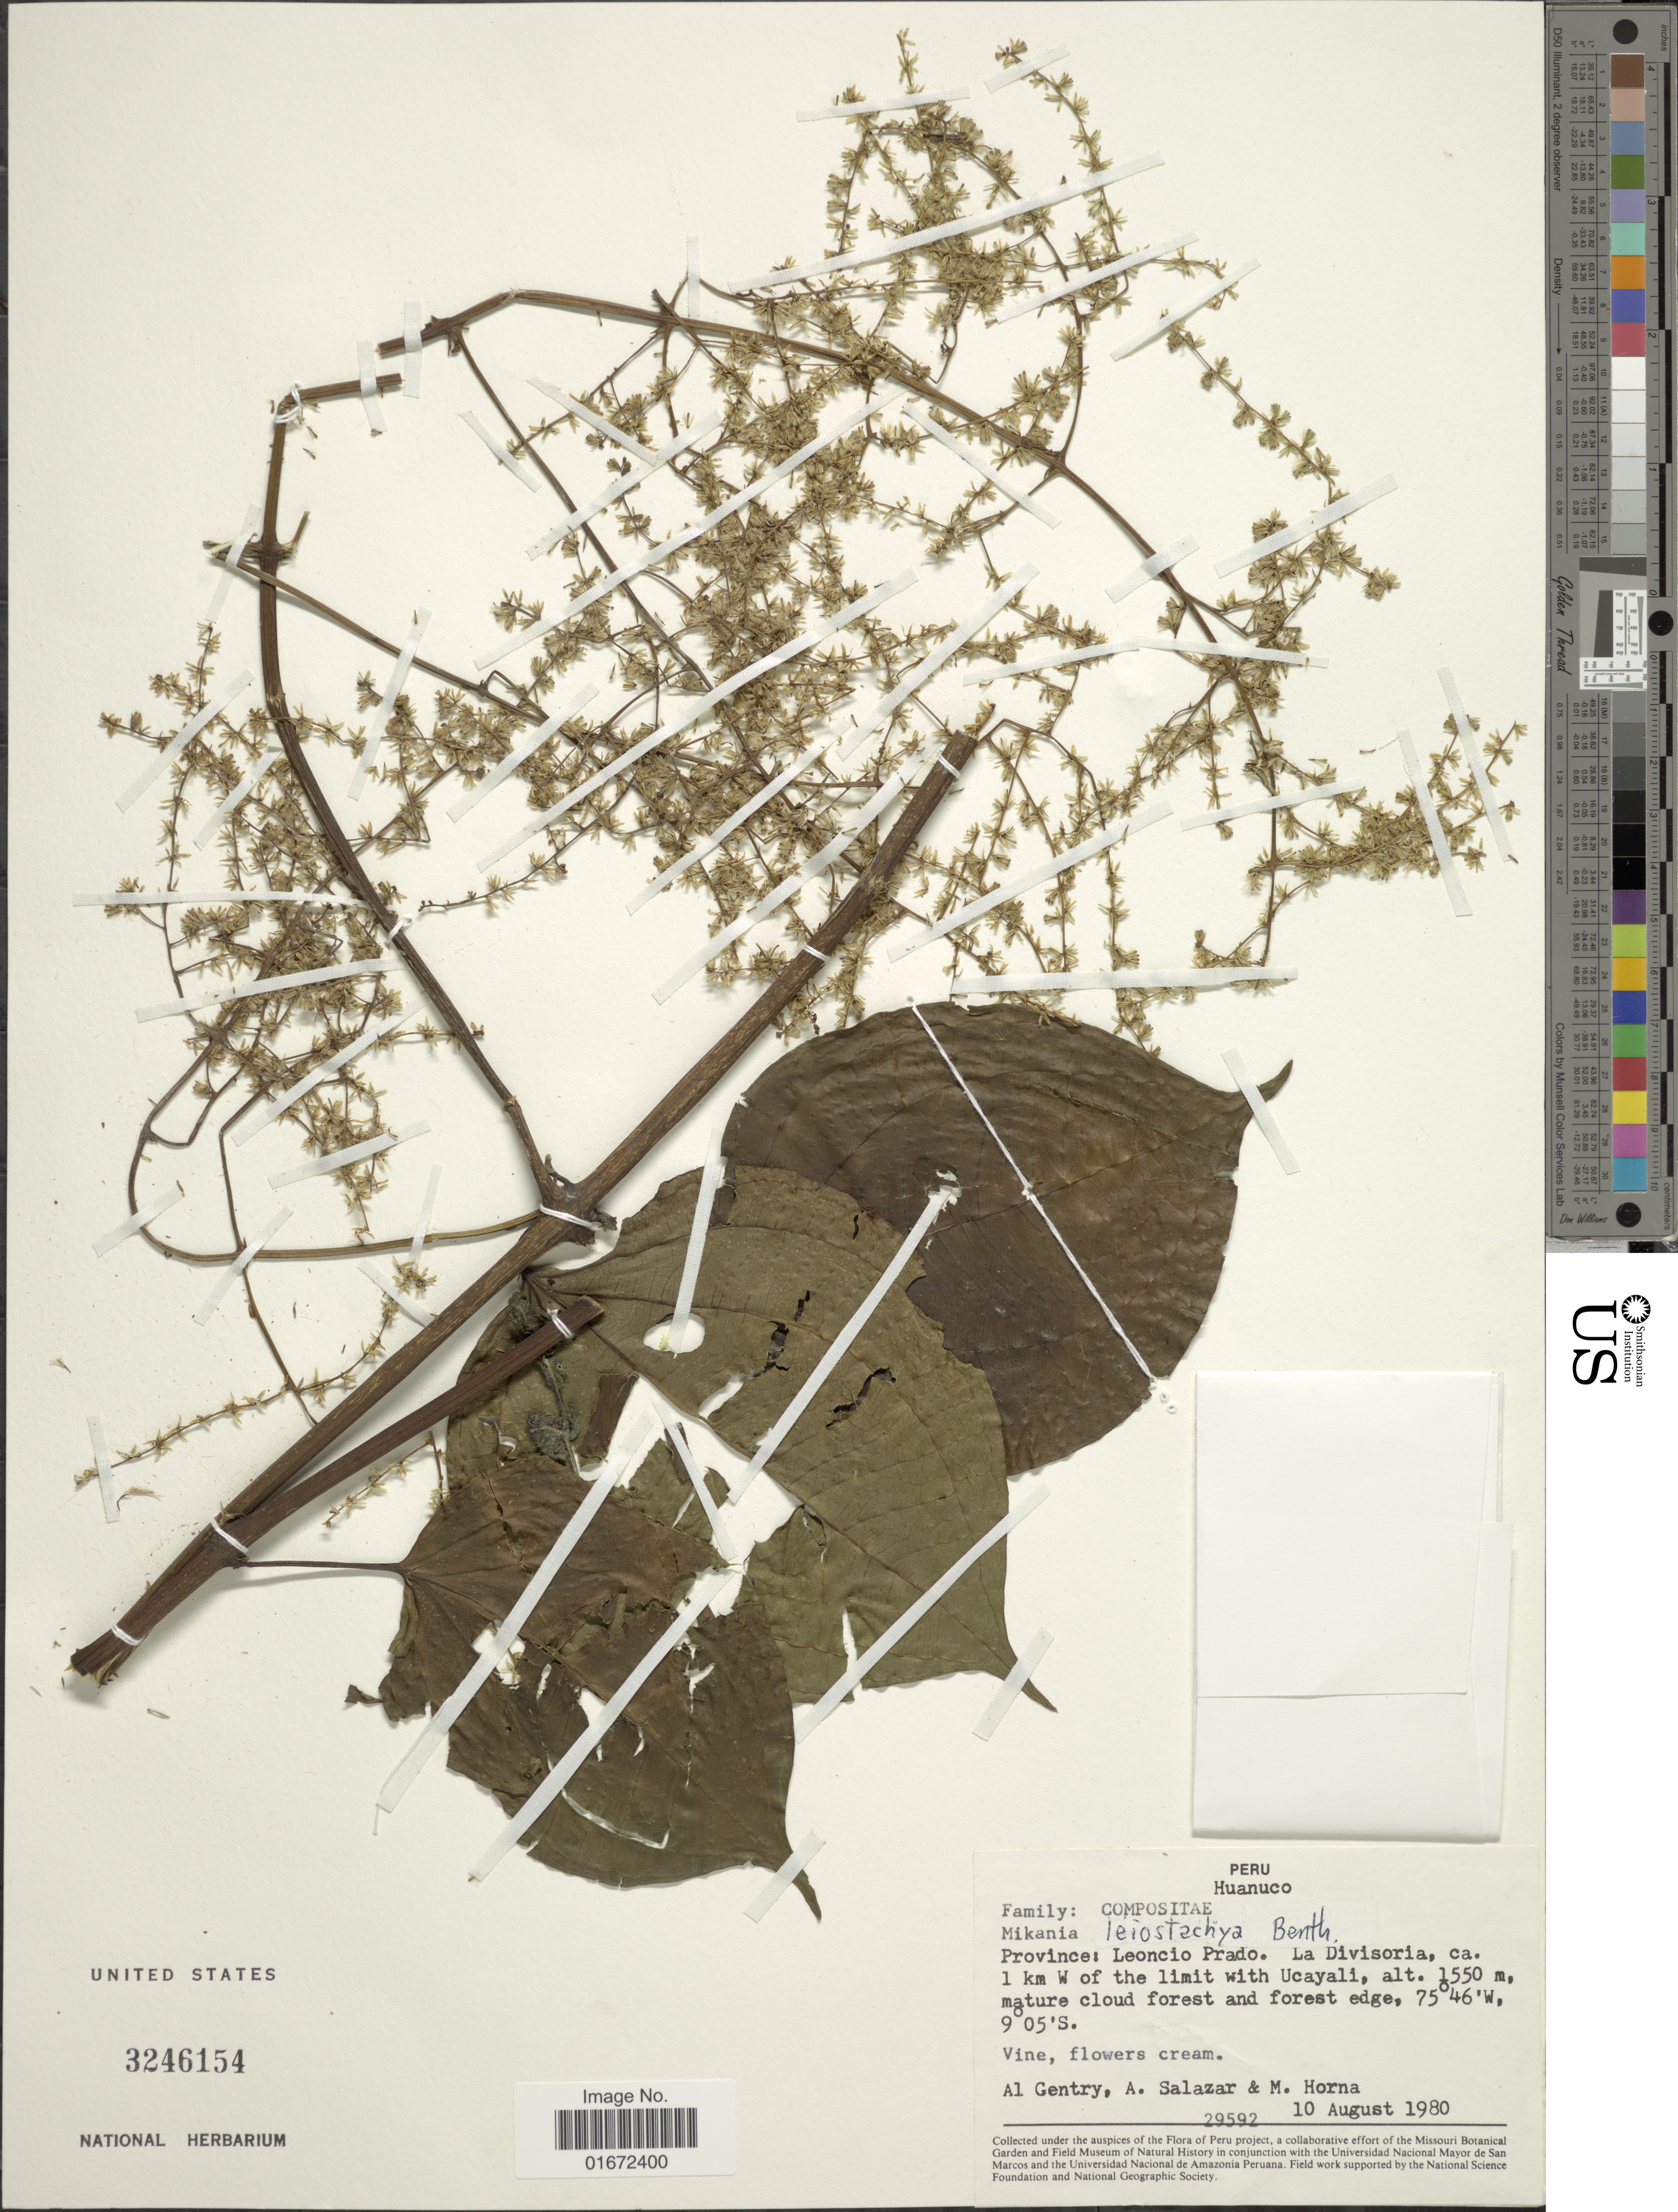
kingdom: Plantae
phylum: Tracheophyta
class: Magnoliopsida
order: Asterales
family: Asteraceae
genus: Mikania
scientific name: Mikania leiostachya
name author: Benth.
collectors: A. H. Gentry, A. Salazar & M. Horna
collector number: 29592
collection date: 1980-08-10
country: Peru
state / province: Huánuco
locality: Province: Leoncio Prado. La Divisoria, ca. 1 km W of the limit with Ucayali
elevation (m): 1550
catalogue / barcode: US 3246154